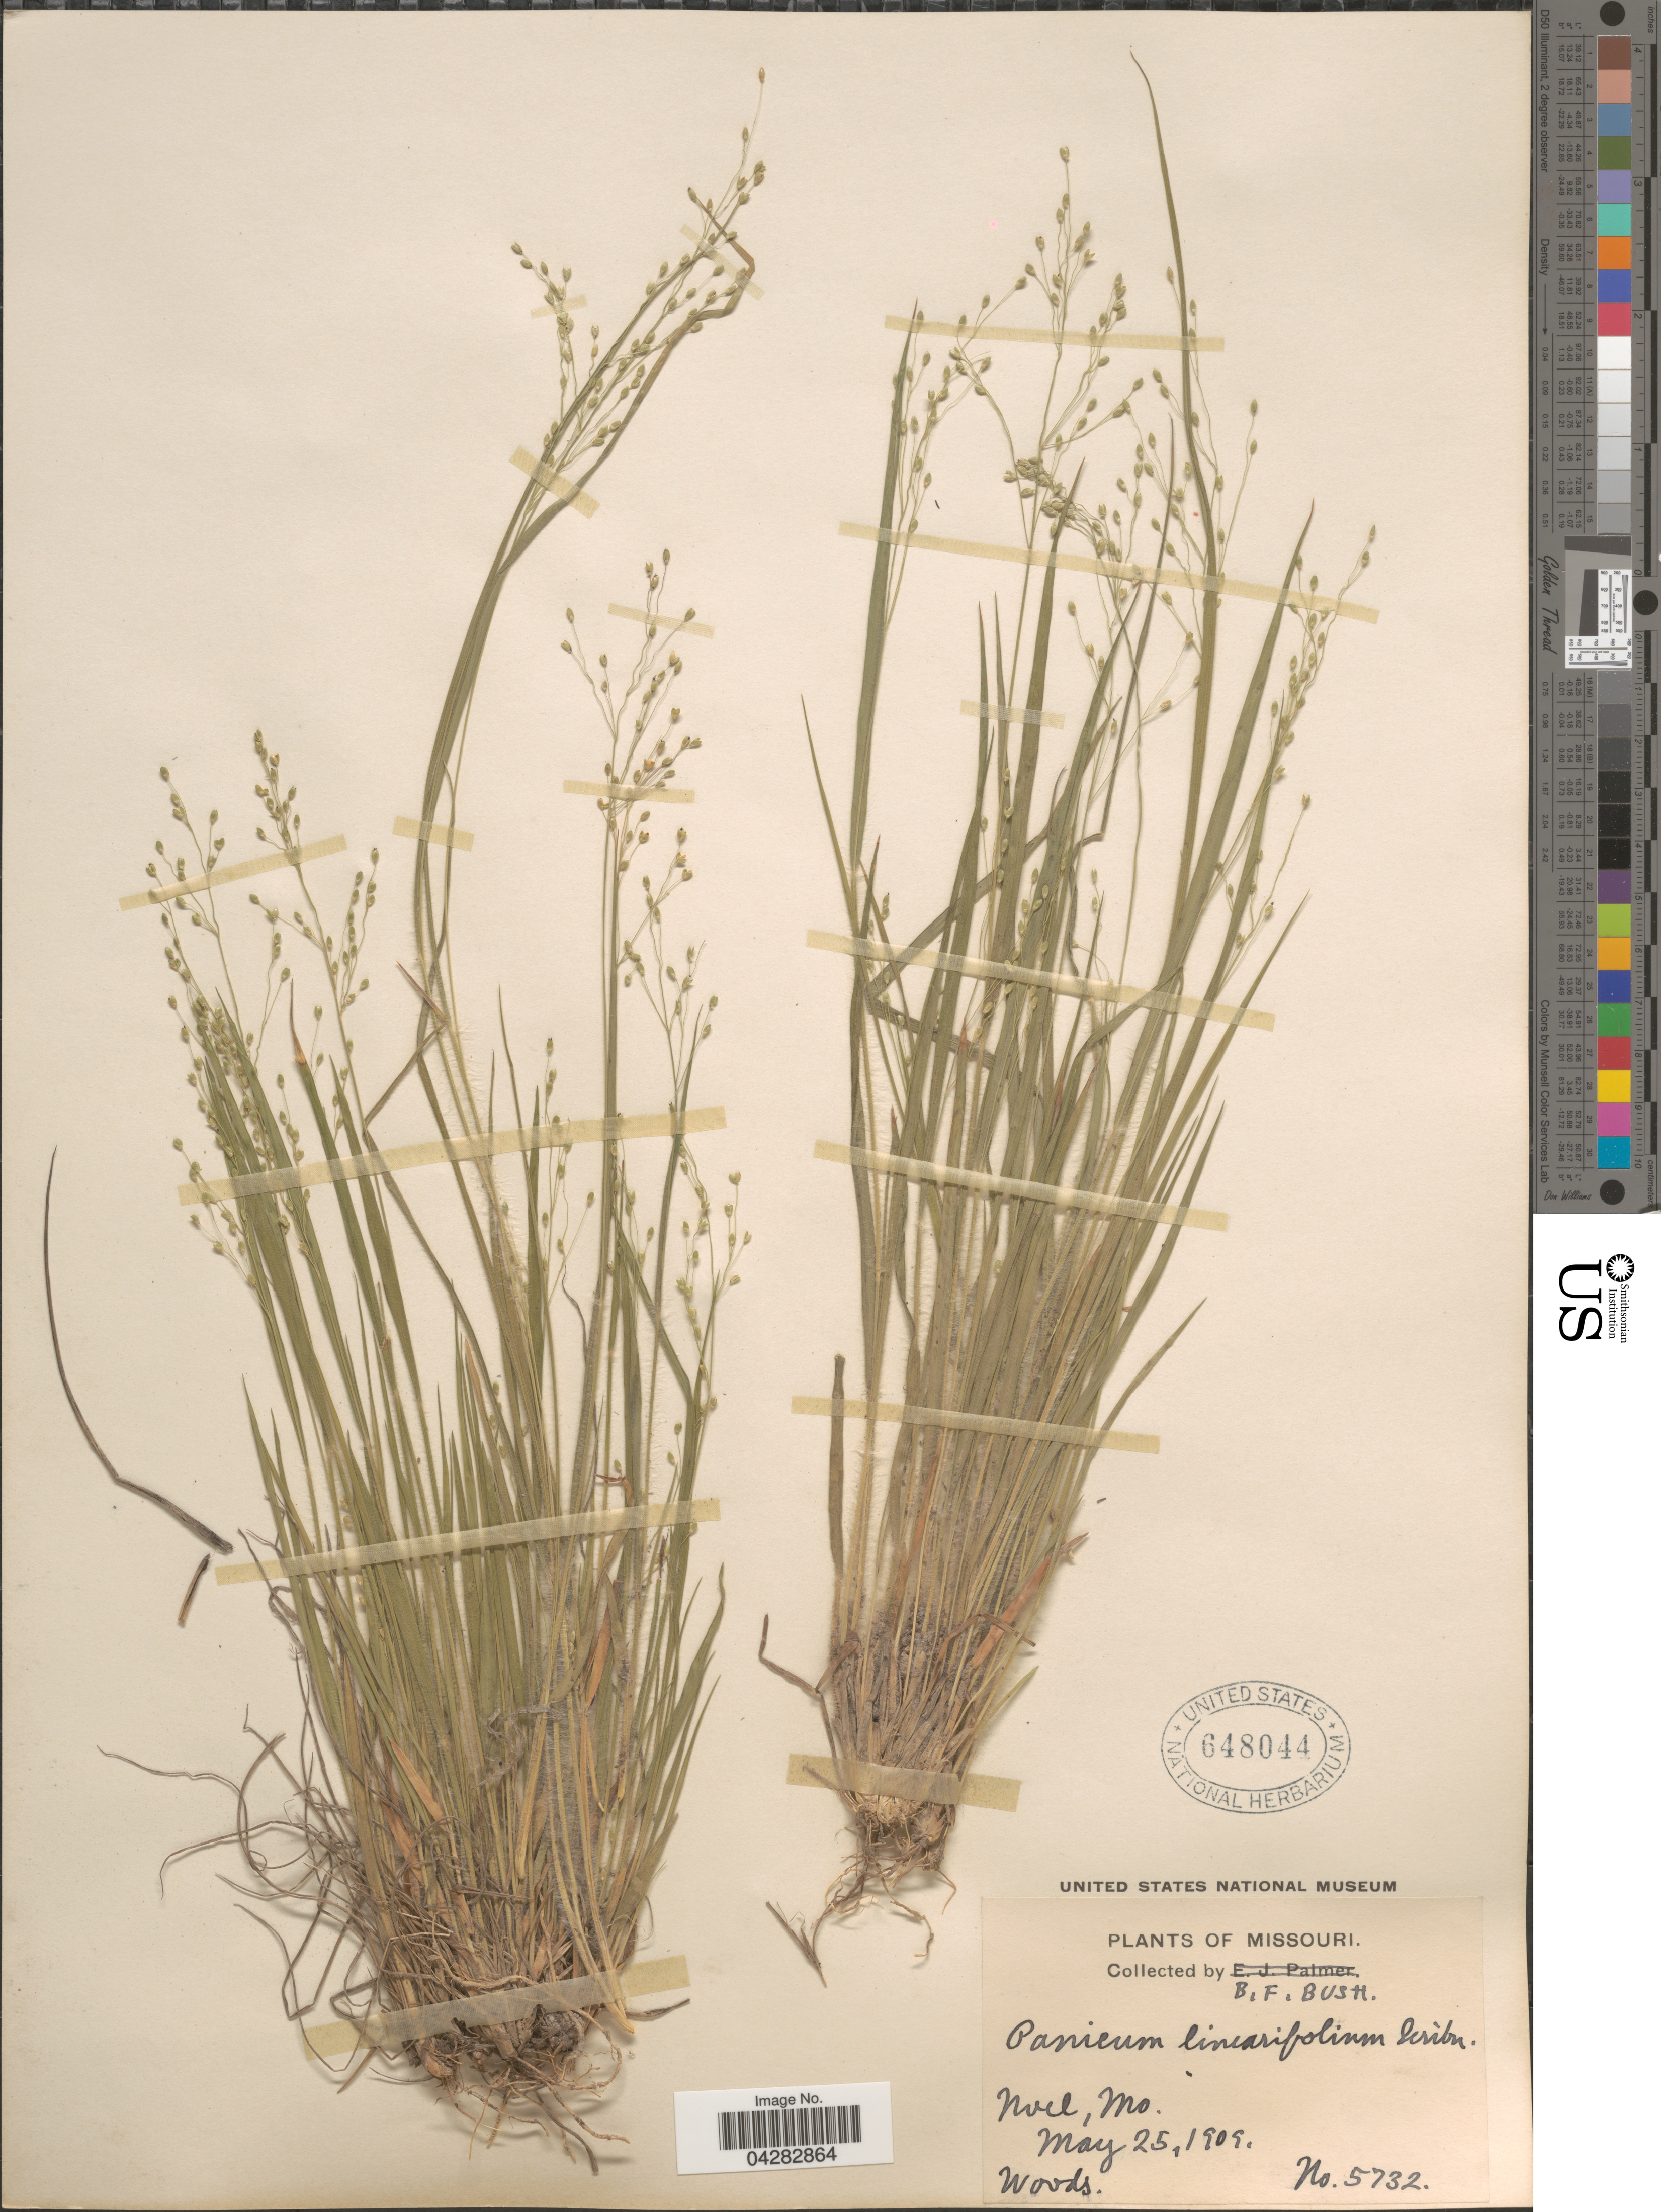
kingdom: Plantae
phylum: Tracheophyta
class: Liliopsida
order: Poales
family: Poaceae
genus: Dichanthelium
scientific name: Dichanthelium linearifolium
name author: (Scribn.) Gould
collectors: B. F. Bush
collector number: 5732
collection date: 1909-05-25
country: United States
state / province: Missouri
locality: Noel.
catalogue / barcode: US 648044